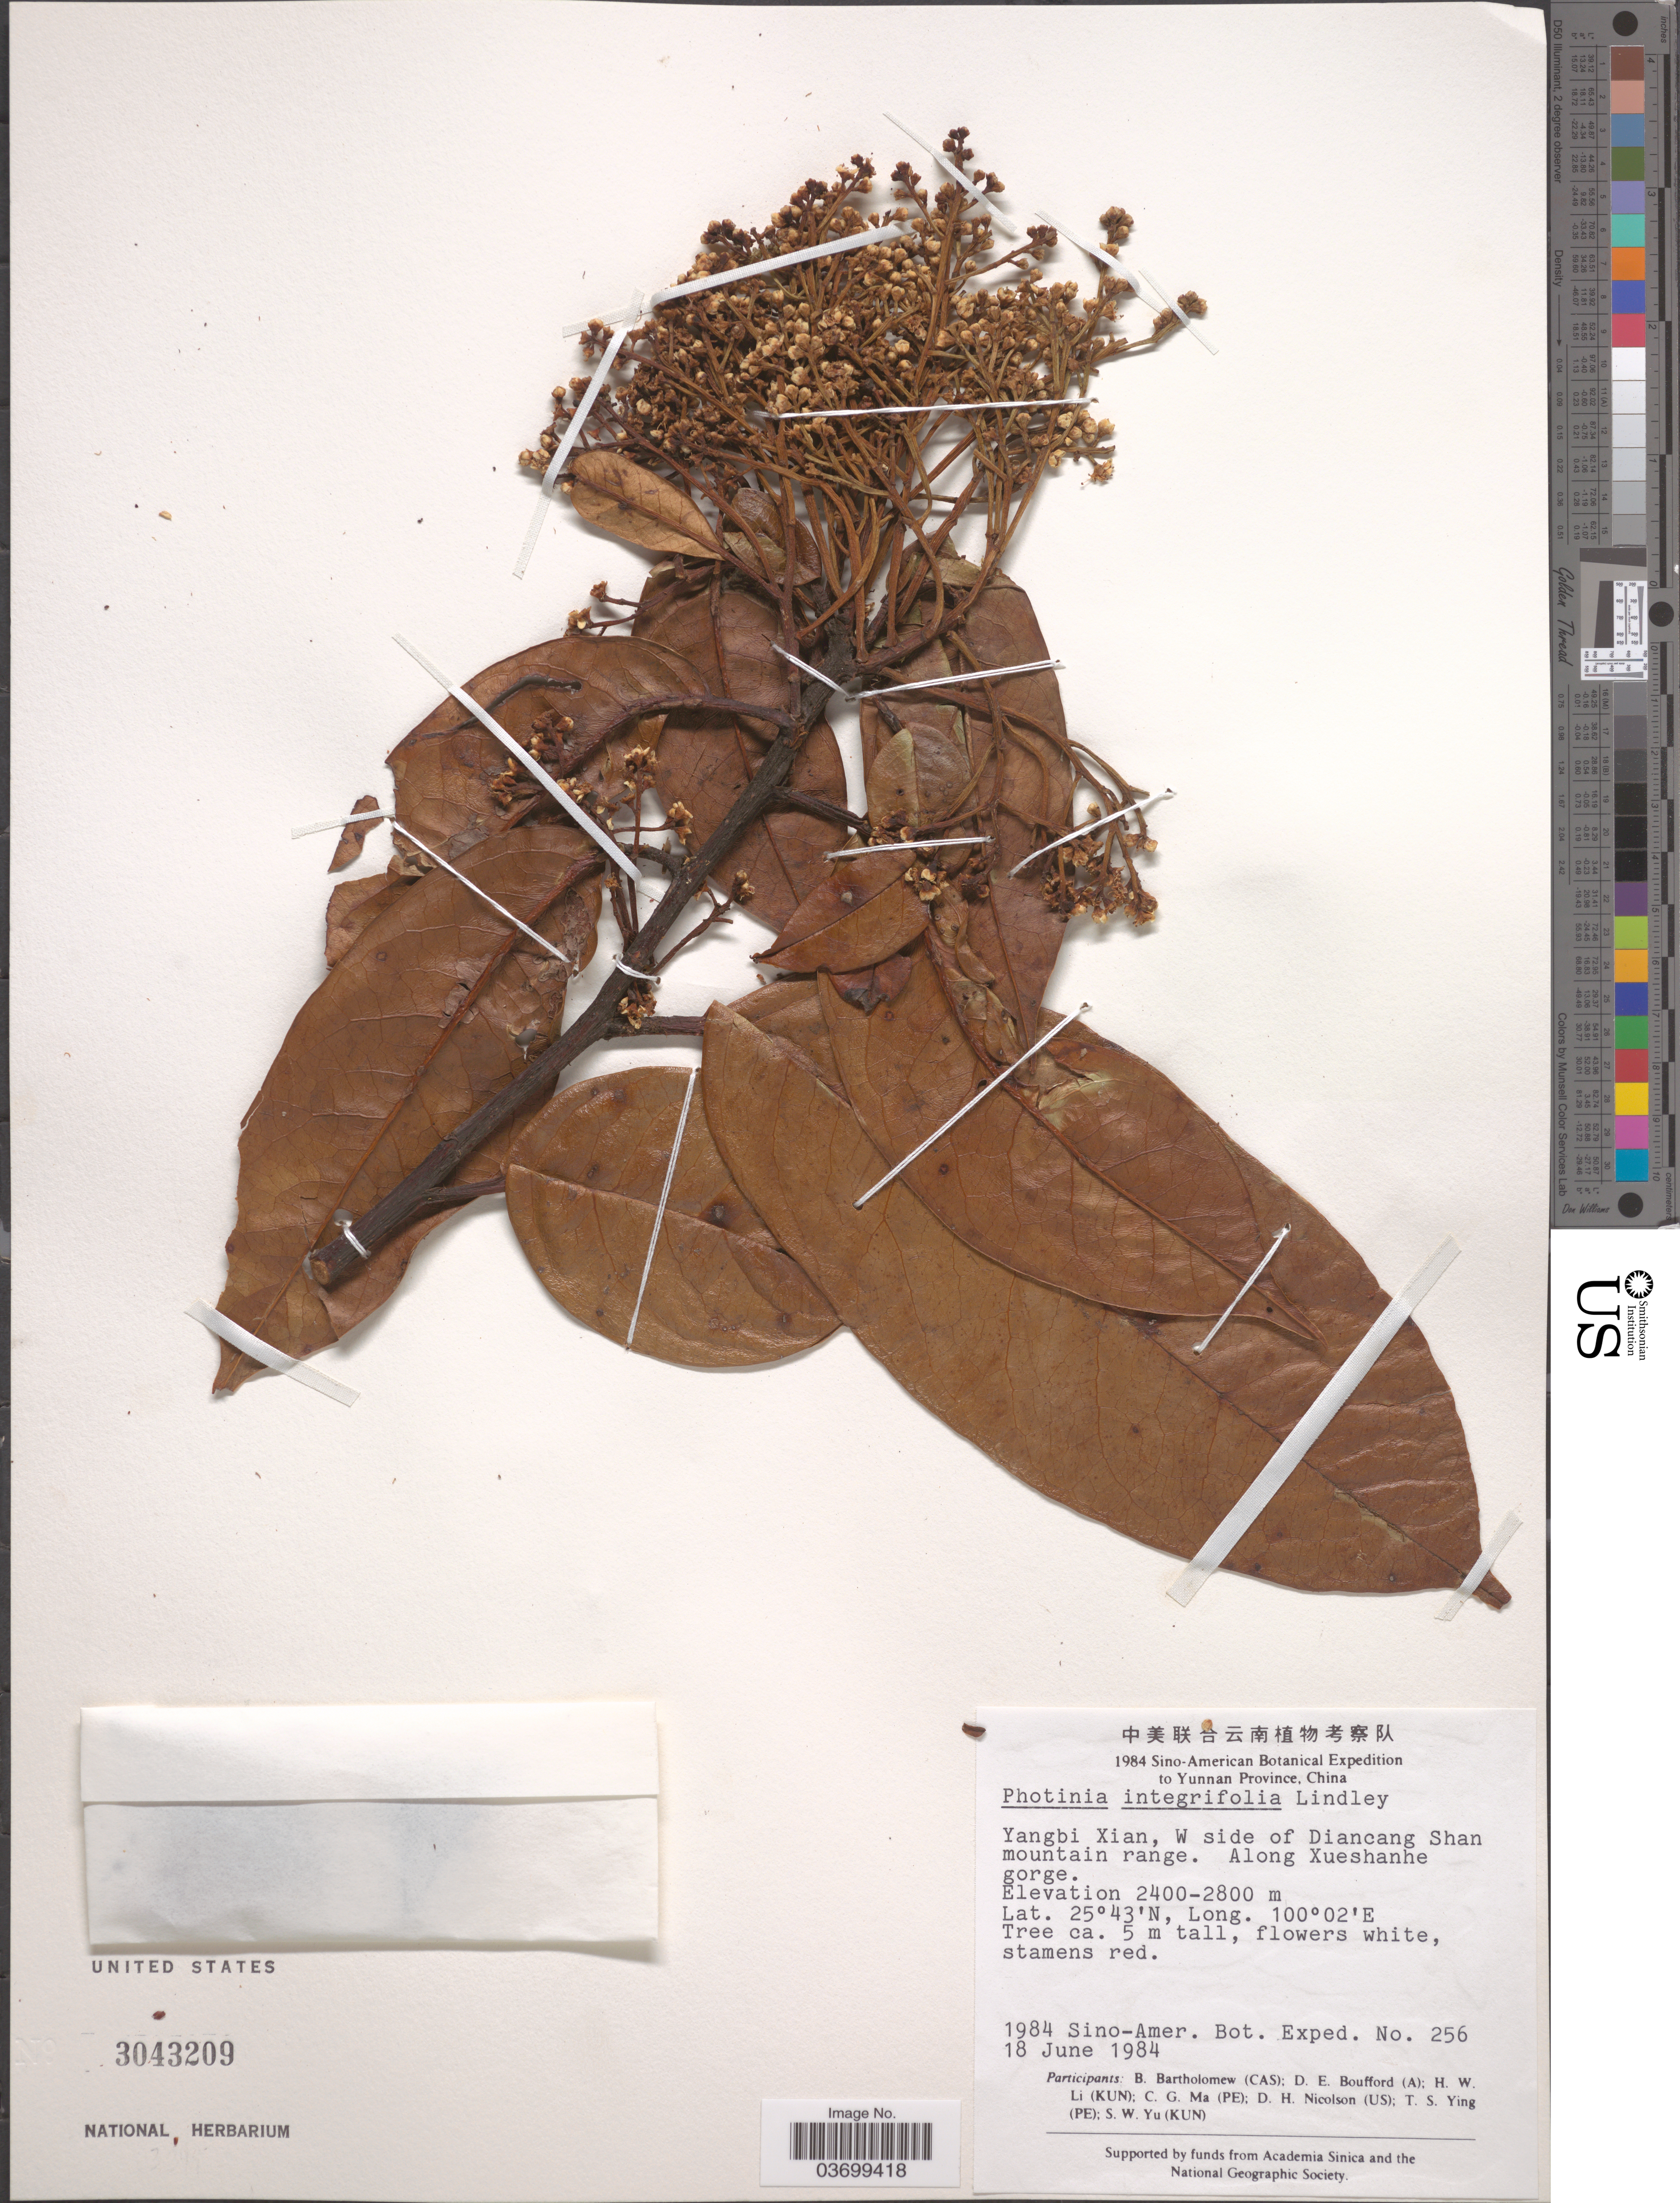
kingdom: Plantae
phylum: Tracheophyta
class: Magnoliopsida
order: Rosales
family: Rosaceae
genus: Photinia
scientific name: Photinia integrifolia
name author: Lindl.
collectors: Sino-Amer. Bot. Exped. 1984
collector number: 256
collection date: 1984-06-18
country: China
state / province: Yunnan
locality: Yangbi Xian, W side of Diancang Shan mountain range. Along Xueshanhe gorge.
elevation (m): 2400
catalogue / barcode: US 3043209